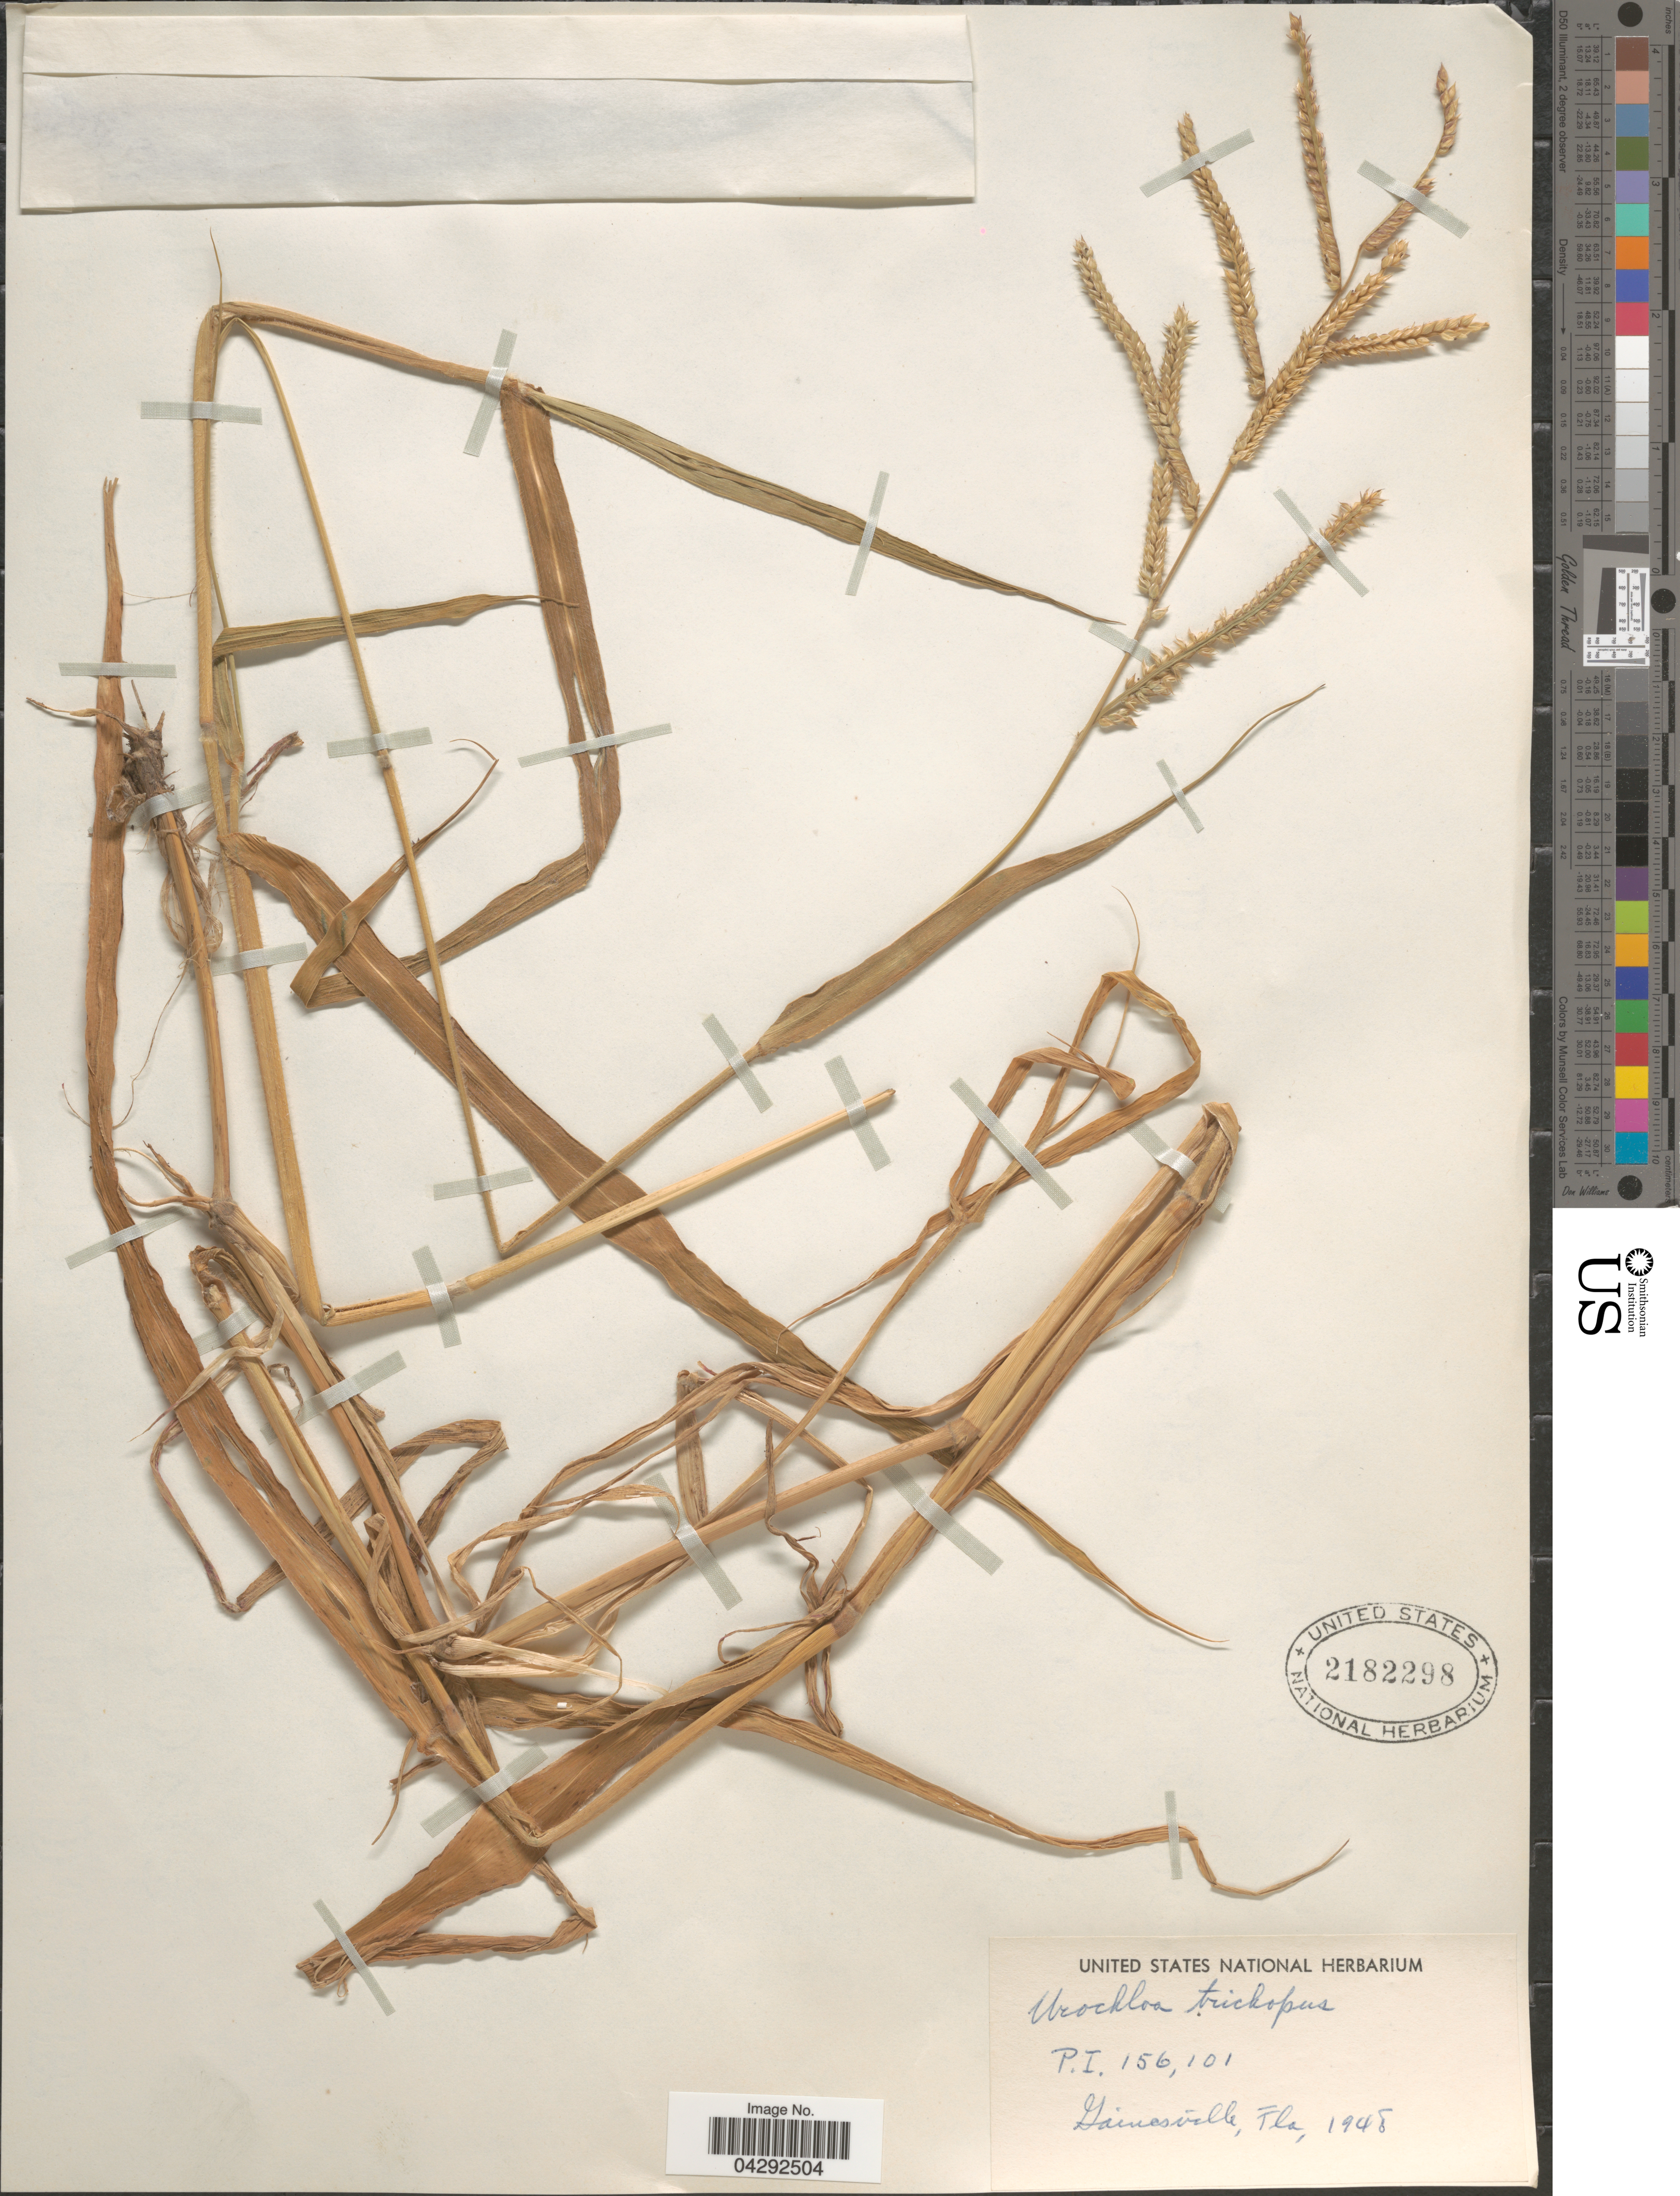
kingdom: Plantae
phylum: Tracheophyta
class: Liliopsida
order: Poales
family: Poaceae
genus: Urochloa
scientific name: Urochloa trichopus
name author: (Hochst.) Stapf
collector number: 156,101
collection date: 1948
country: United States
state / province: Florida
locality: Gainesville.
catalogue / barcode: US 2182298